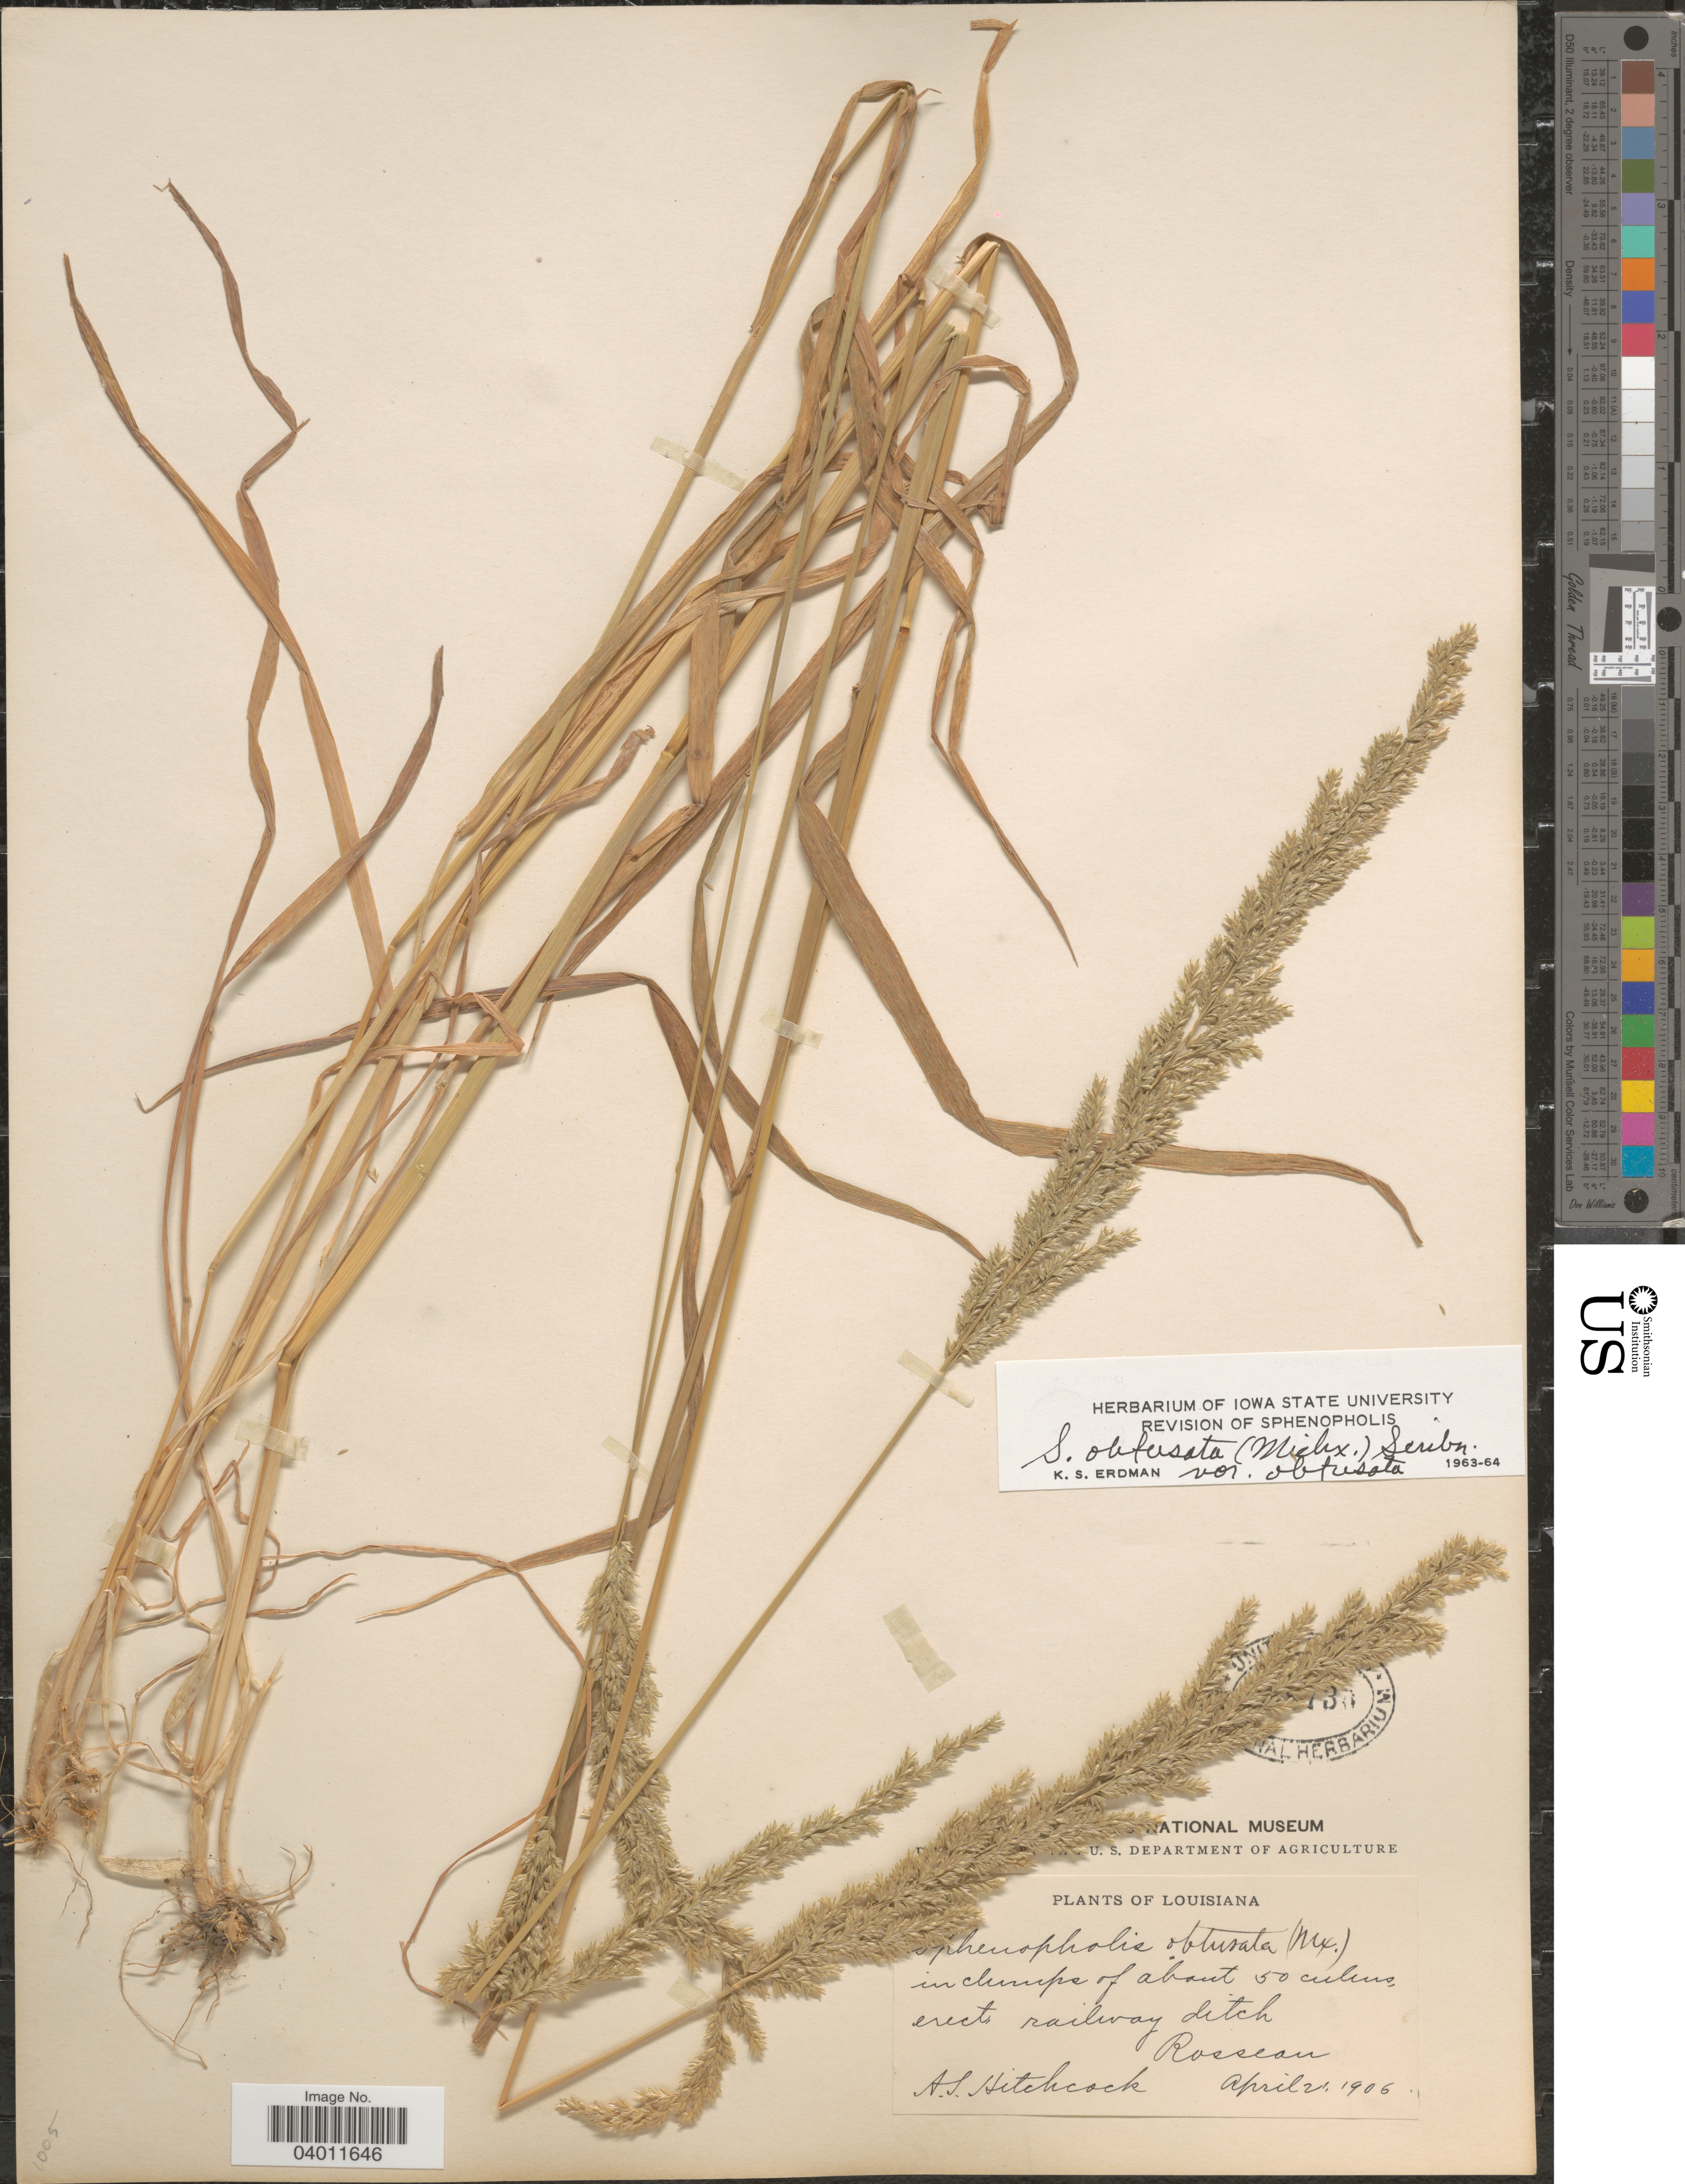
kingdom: Plantae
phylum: Tracheophyta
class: Liliopsida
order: Poales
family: Poaceae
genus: Sphenopholis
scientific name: Sphenopholis obtusata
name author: (Michx.) Scribn.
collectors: A. S. Hitchcock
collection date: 1906-04-21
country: United States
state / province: Louisiana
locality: Railway ditch Rosseau.